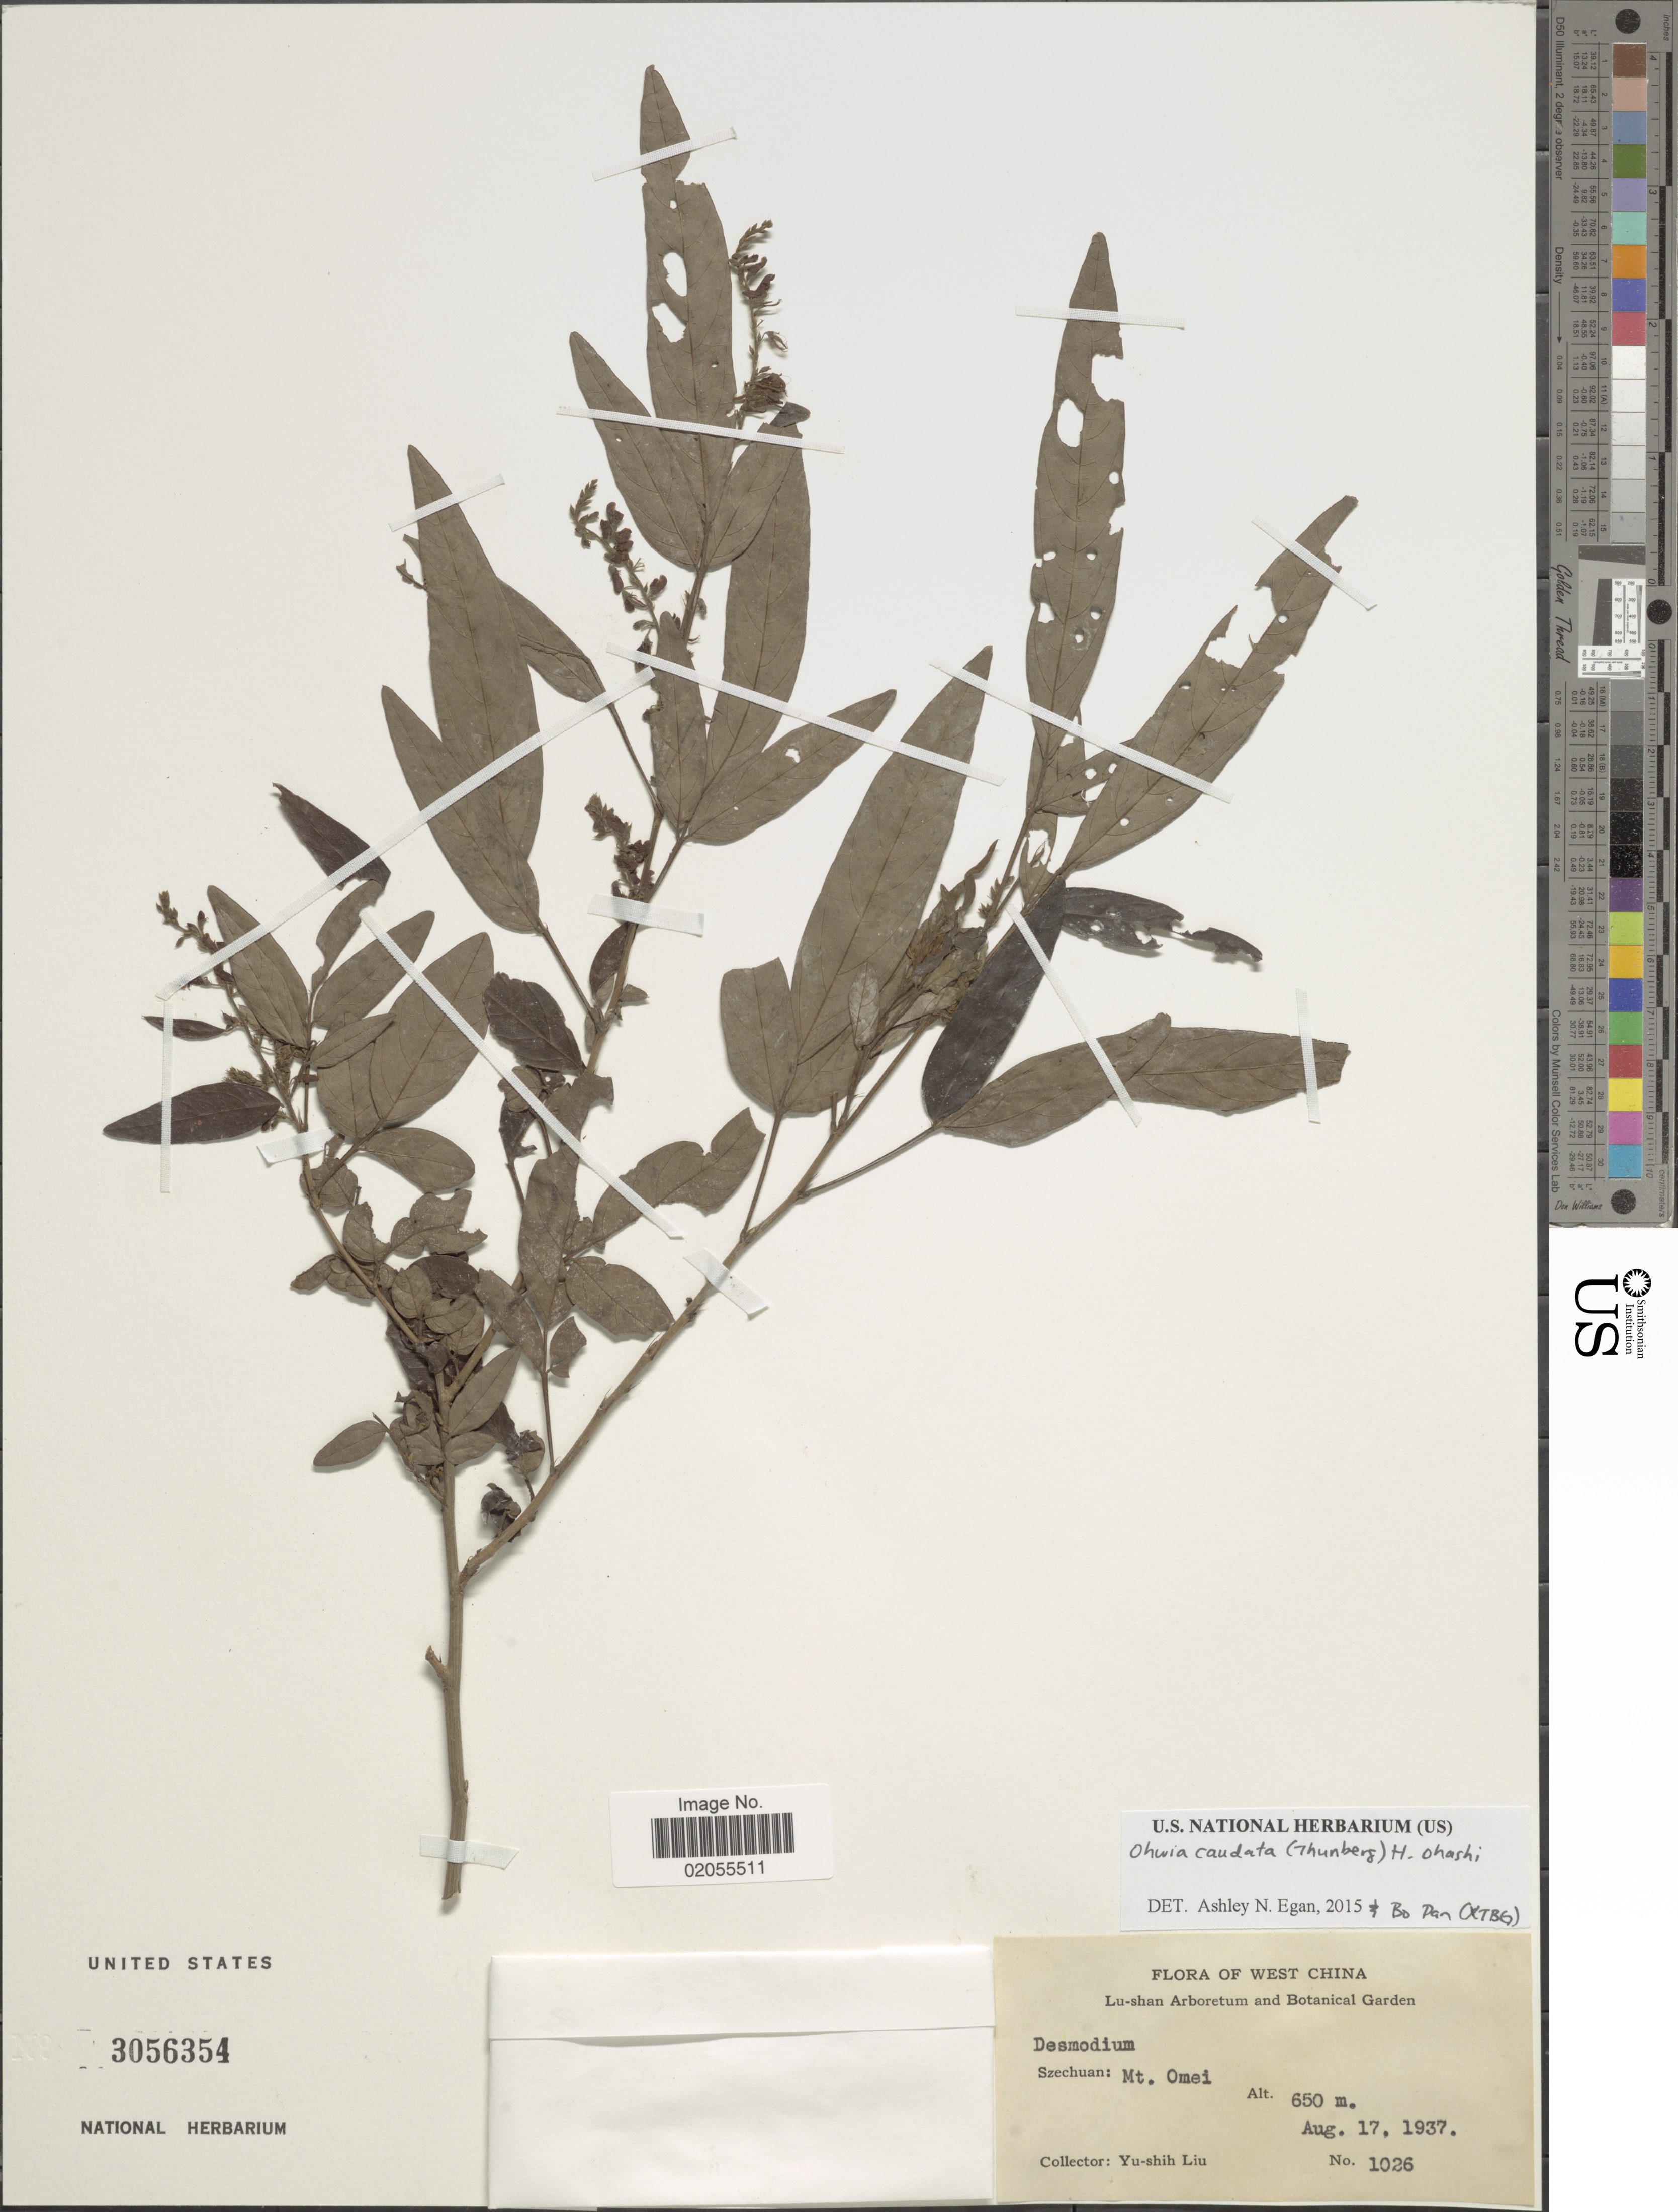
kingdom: Plantae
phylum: Tracheophyta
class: Magnoliopsida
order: Fabales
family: Fabaceae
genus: Ohwia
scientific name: Ohwia caudata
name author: (Thunb.) H. Ohashi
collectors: Y.-S. Liu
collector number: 1026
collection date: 1937-08-17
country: China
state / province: Sichuan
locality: West China, Szechuan, Mt. Omei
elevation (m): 650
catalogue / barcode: US 3056354